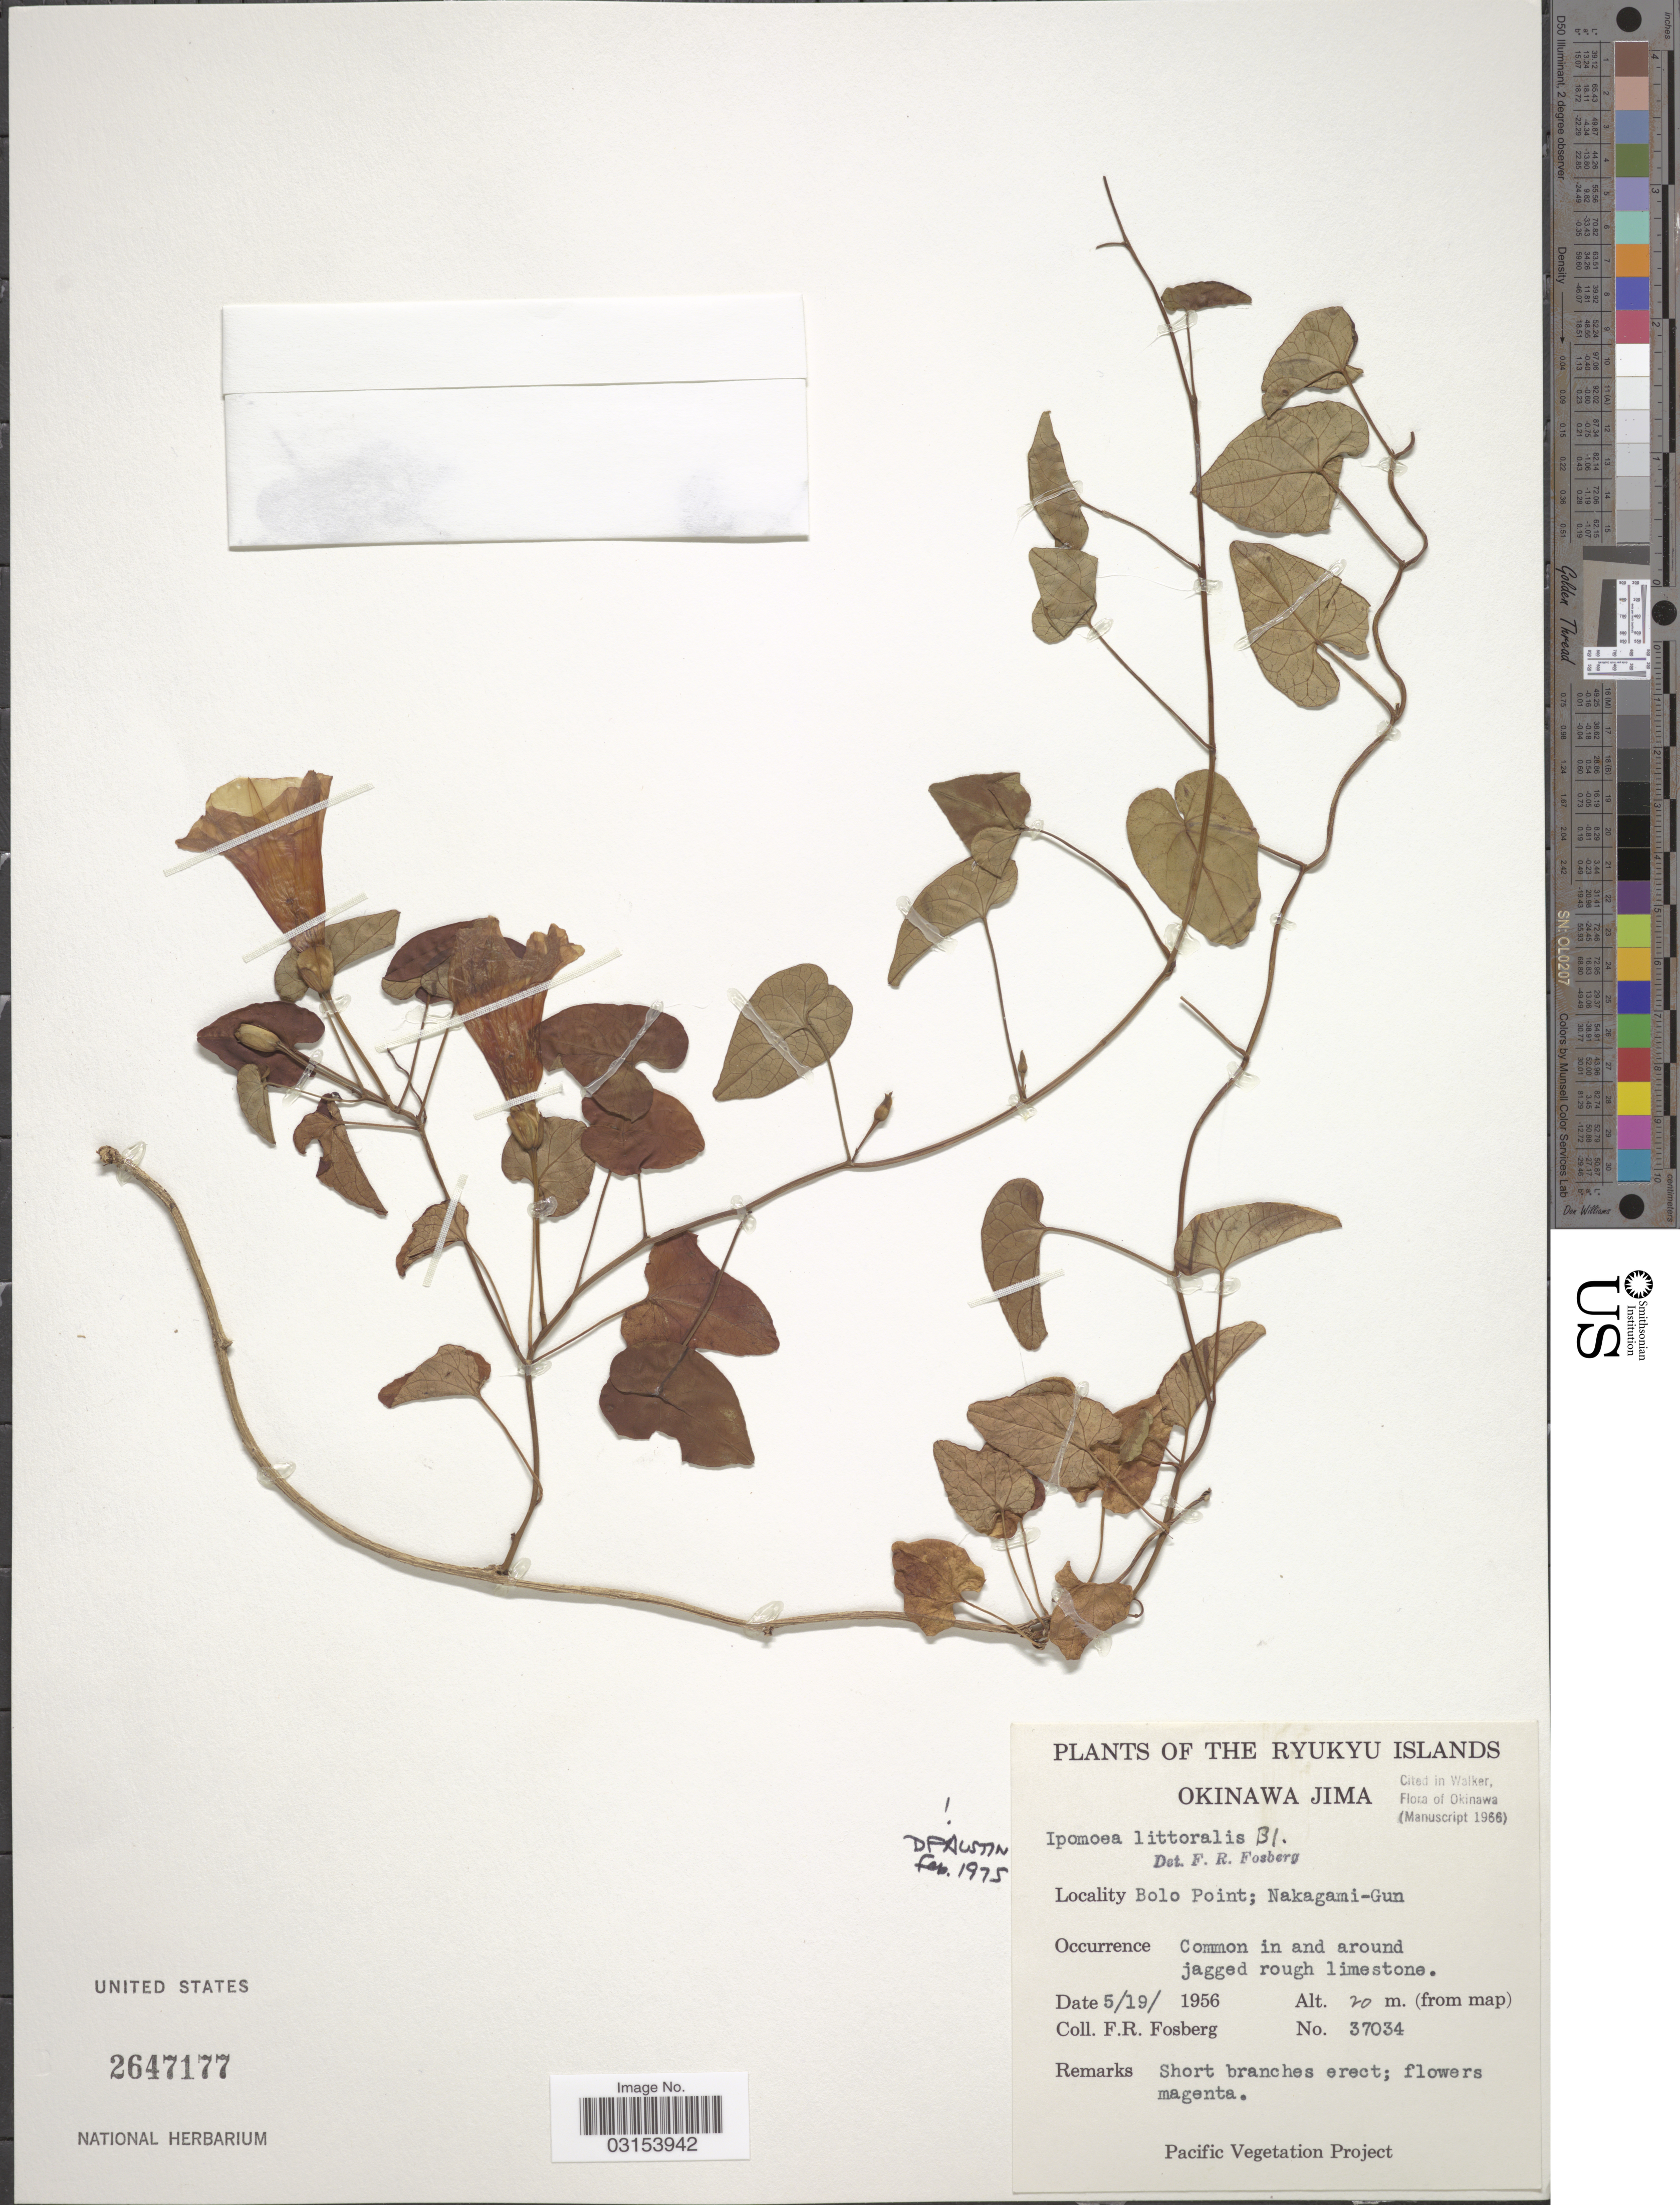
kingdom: Plantae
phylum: Tracheophyta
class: Magnoliopsida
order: Solanales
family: Convolvulaceae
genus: Ipomoea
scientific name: Ipomoea littoralis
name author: Blume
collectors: F. R. Fosberg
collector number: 37034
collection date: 1956-05-19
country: Japan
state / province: Okinawa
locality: Ryukyu Islands. Okinawa Jima. Bolo Point; Nakagami-Gun.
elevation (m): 20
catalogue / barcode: US 2647177